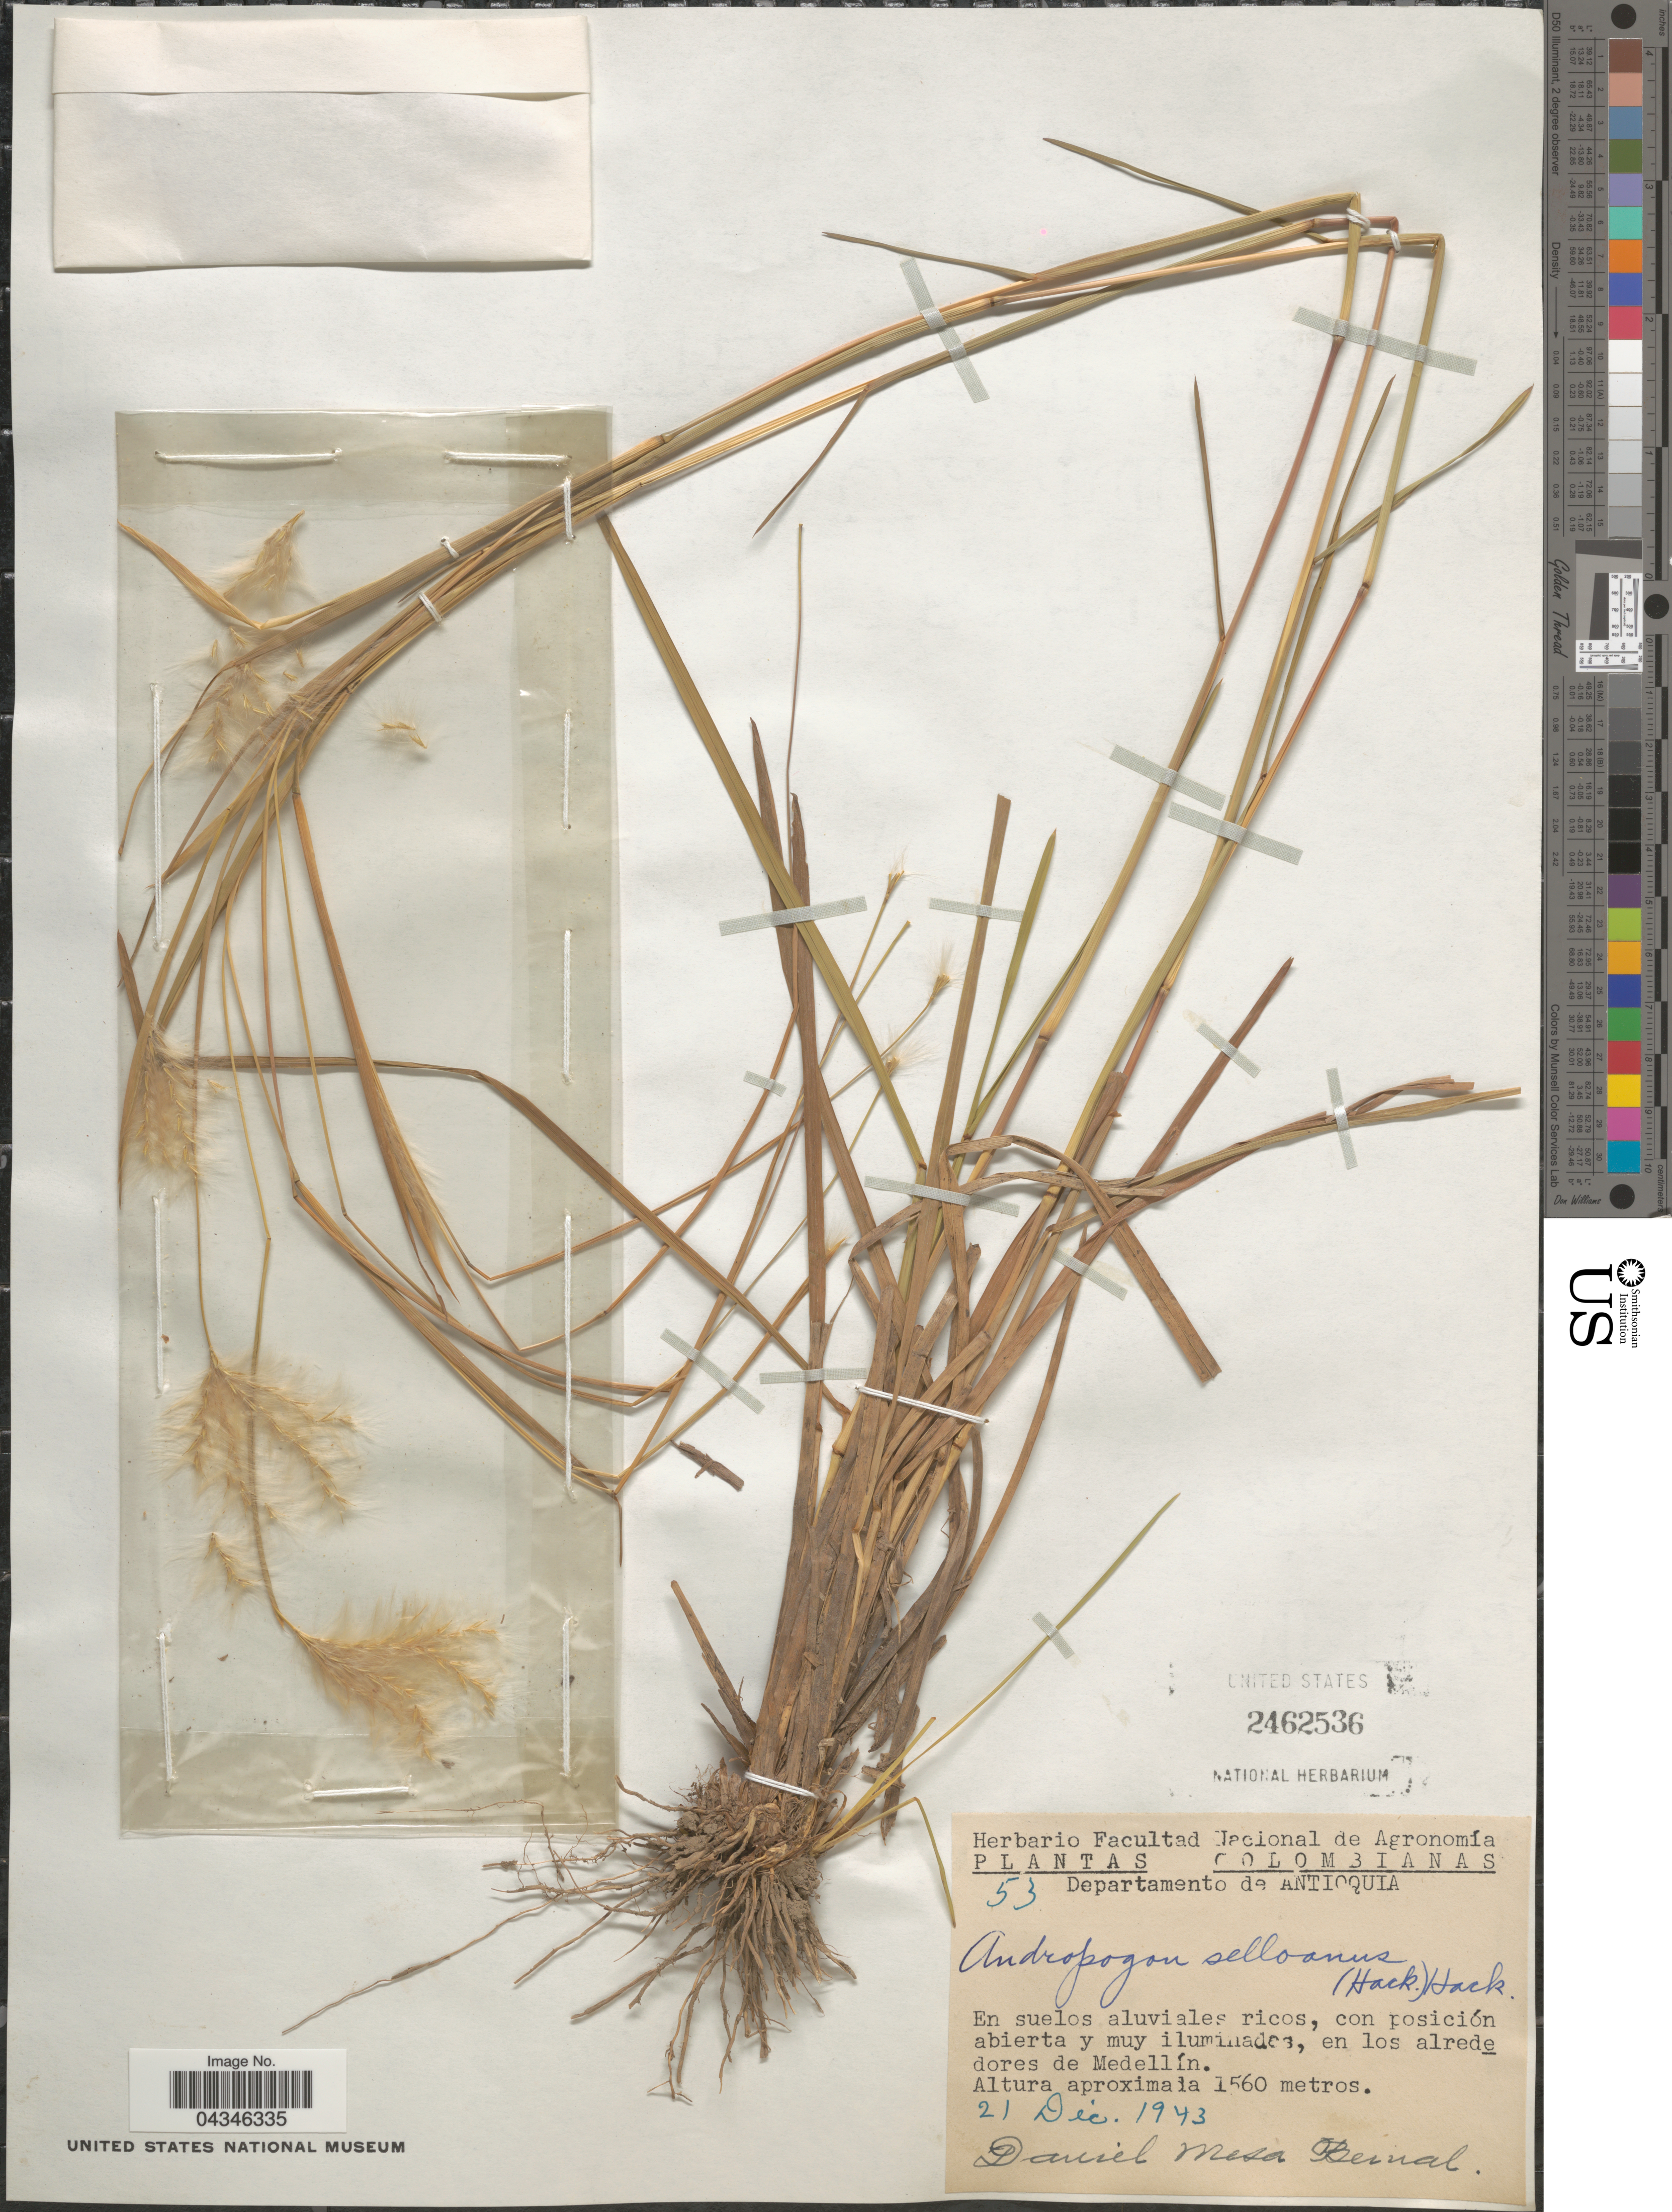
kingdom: Plantae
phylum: Tracheophyta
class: Liliopsida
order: Poales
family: Poaceae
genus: Andropogon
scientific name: Andropogon selloanus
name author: (Hack.) Hack.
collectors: D. Mesa Bernal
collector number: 53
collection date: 1943-12-21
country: Colombia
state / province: Antioquia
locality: Departamento de Antioquia. En los alrededores de Medellín.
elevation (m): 1560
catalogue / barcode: US 2462536